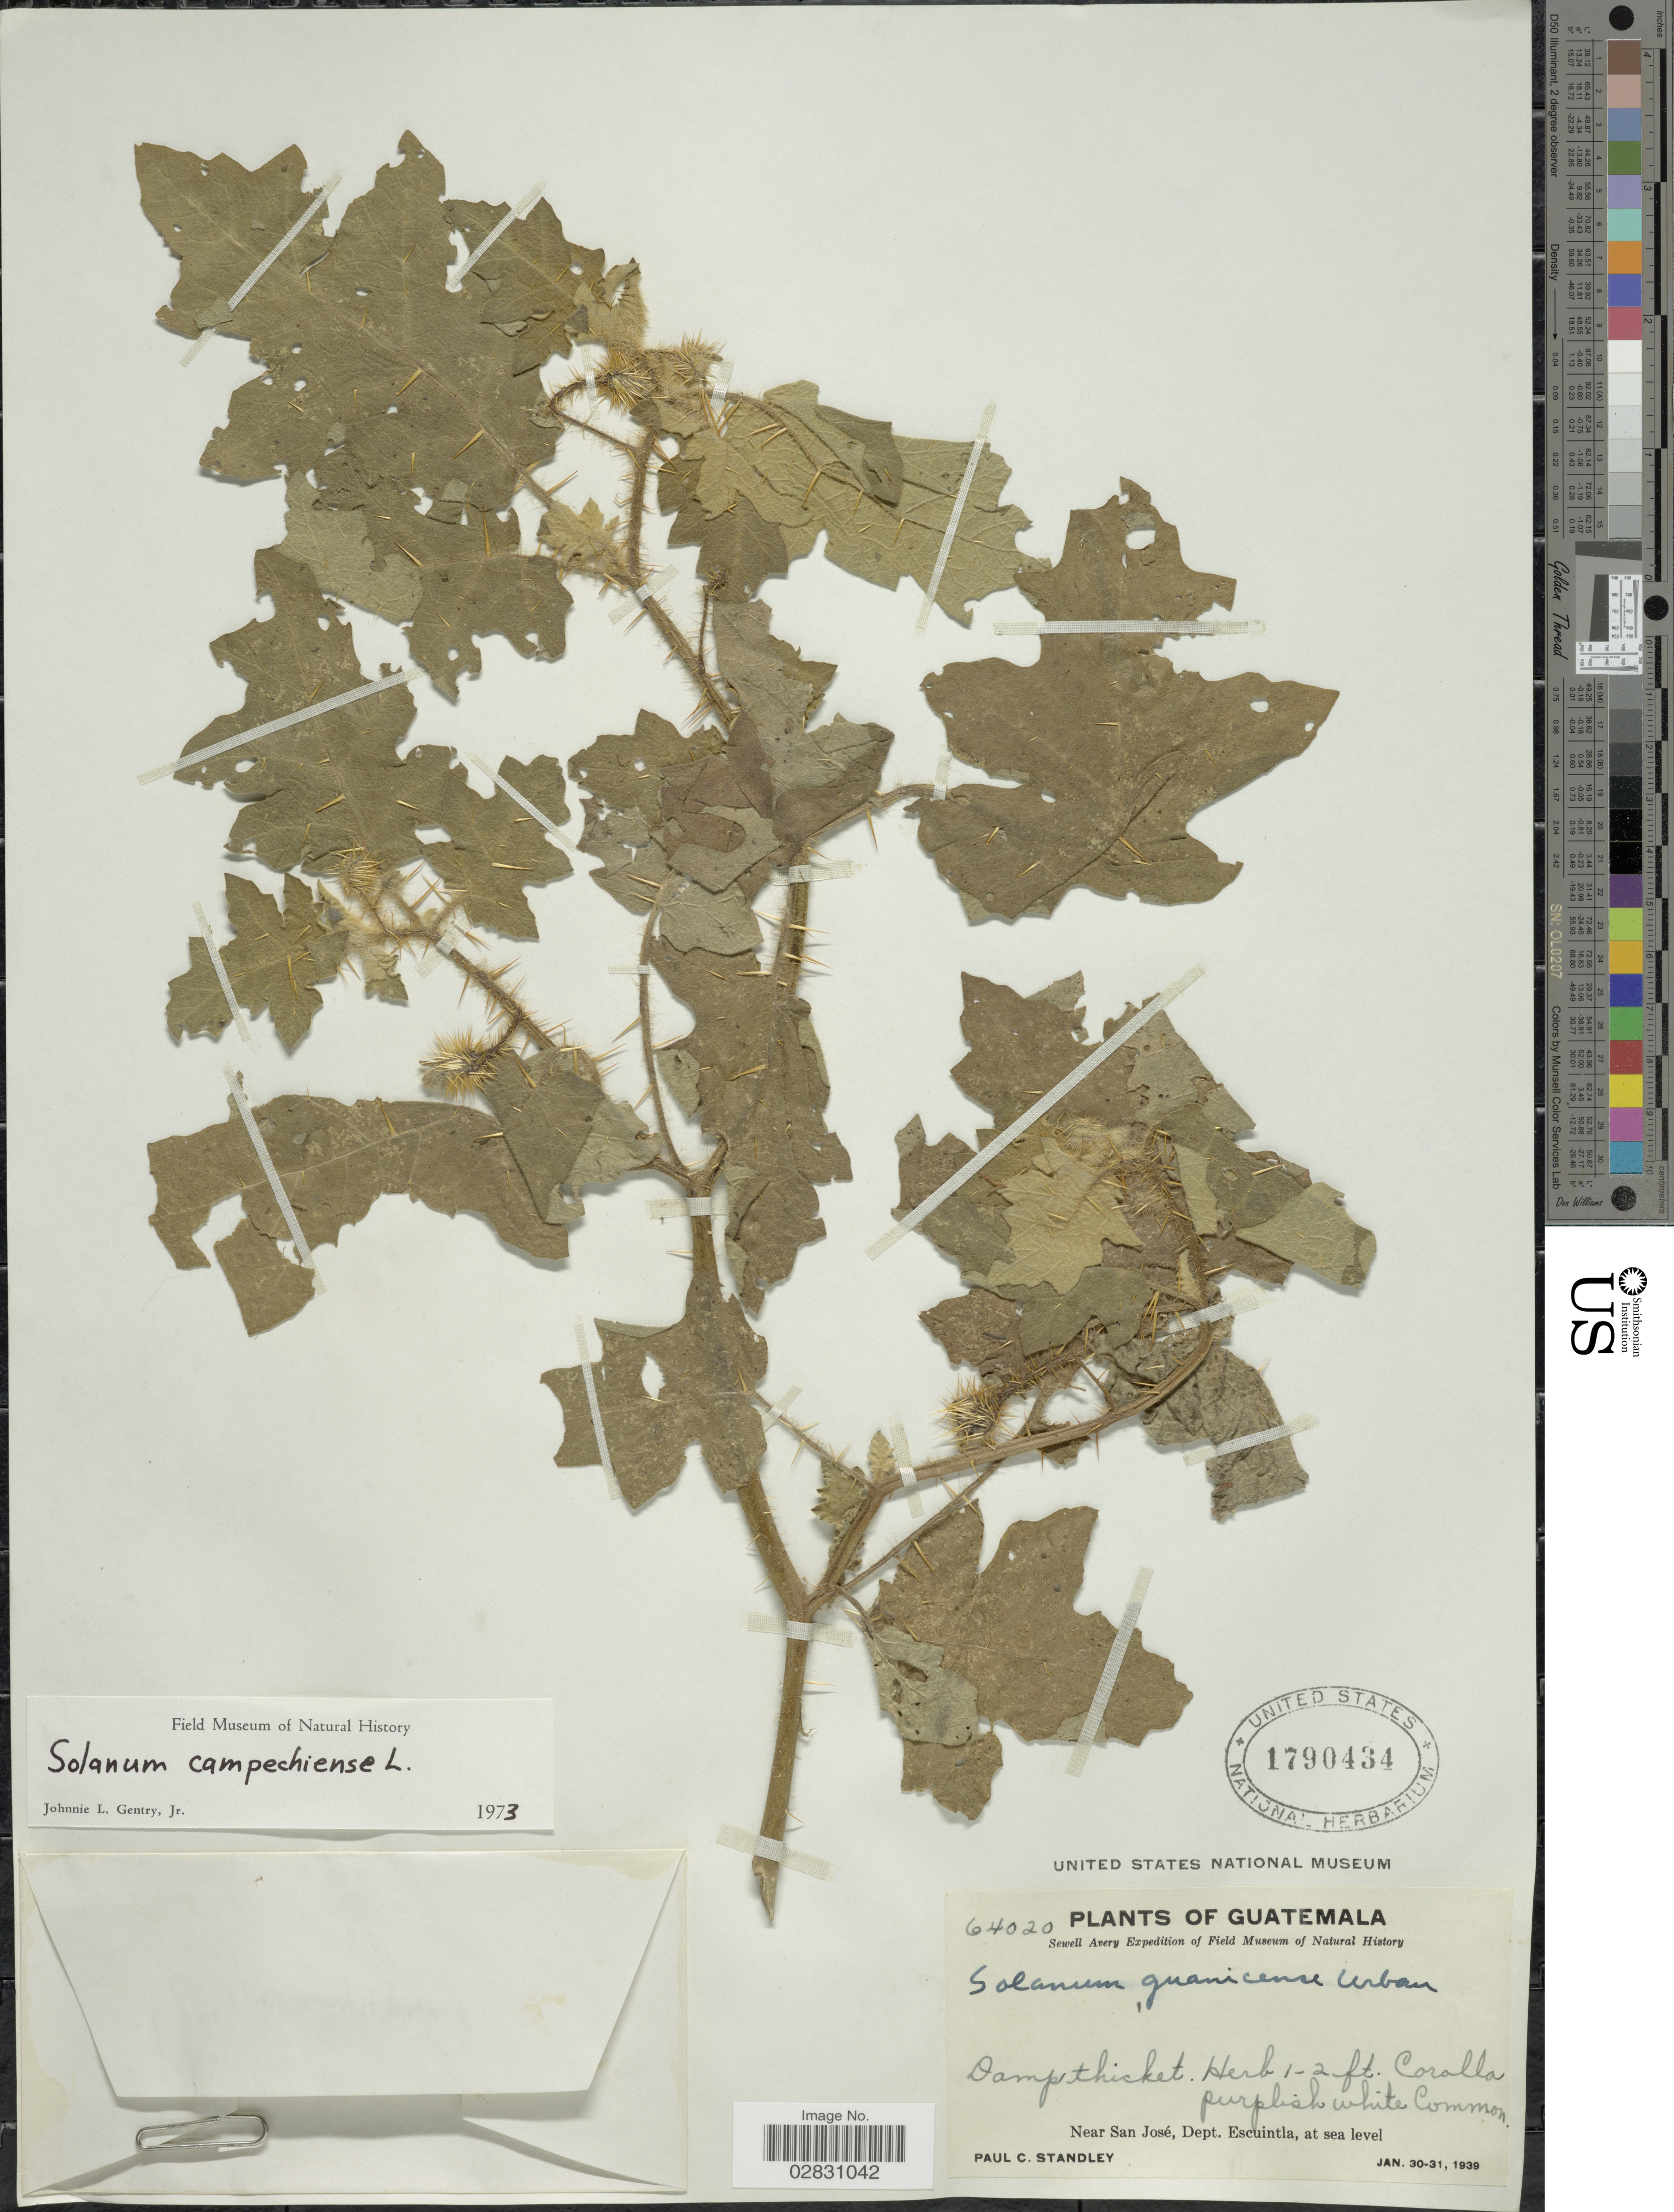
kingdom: Plantae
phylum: Tracheophyta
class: Magnoliopsida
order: Solanales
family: Solanaceae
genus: Solanum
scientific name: Solanum campechiense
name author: L.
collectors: P. C. Standley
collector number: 64020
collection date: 1939-01-30/1939-01-31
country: Guatemala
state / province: Escuintla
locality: Near San José, Dept. Escuintla.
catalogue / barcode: US 1790434